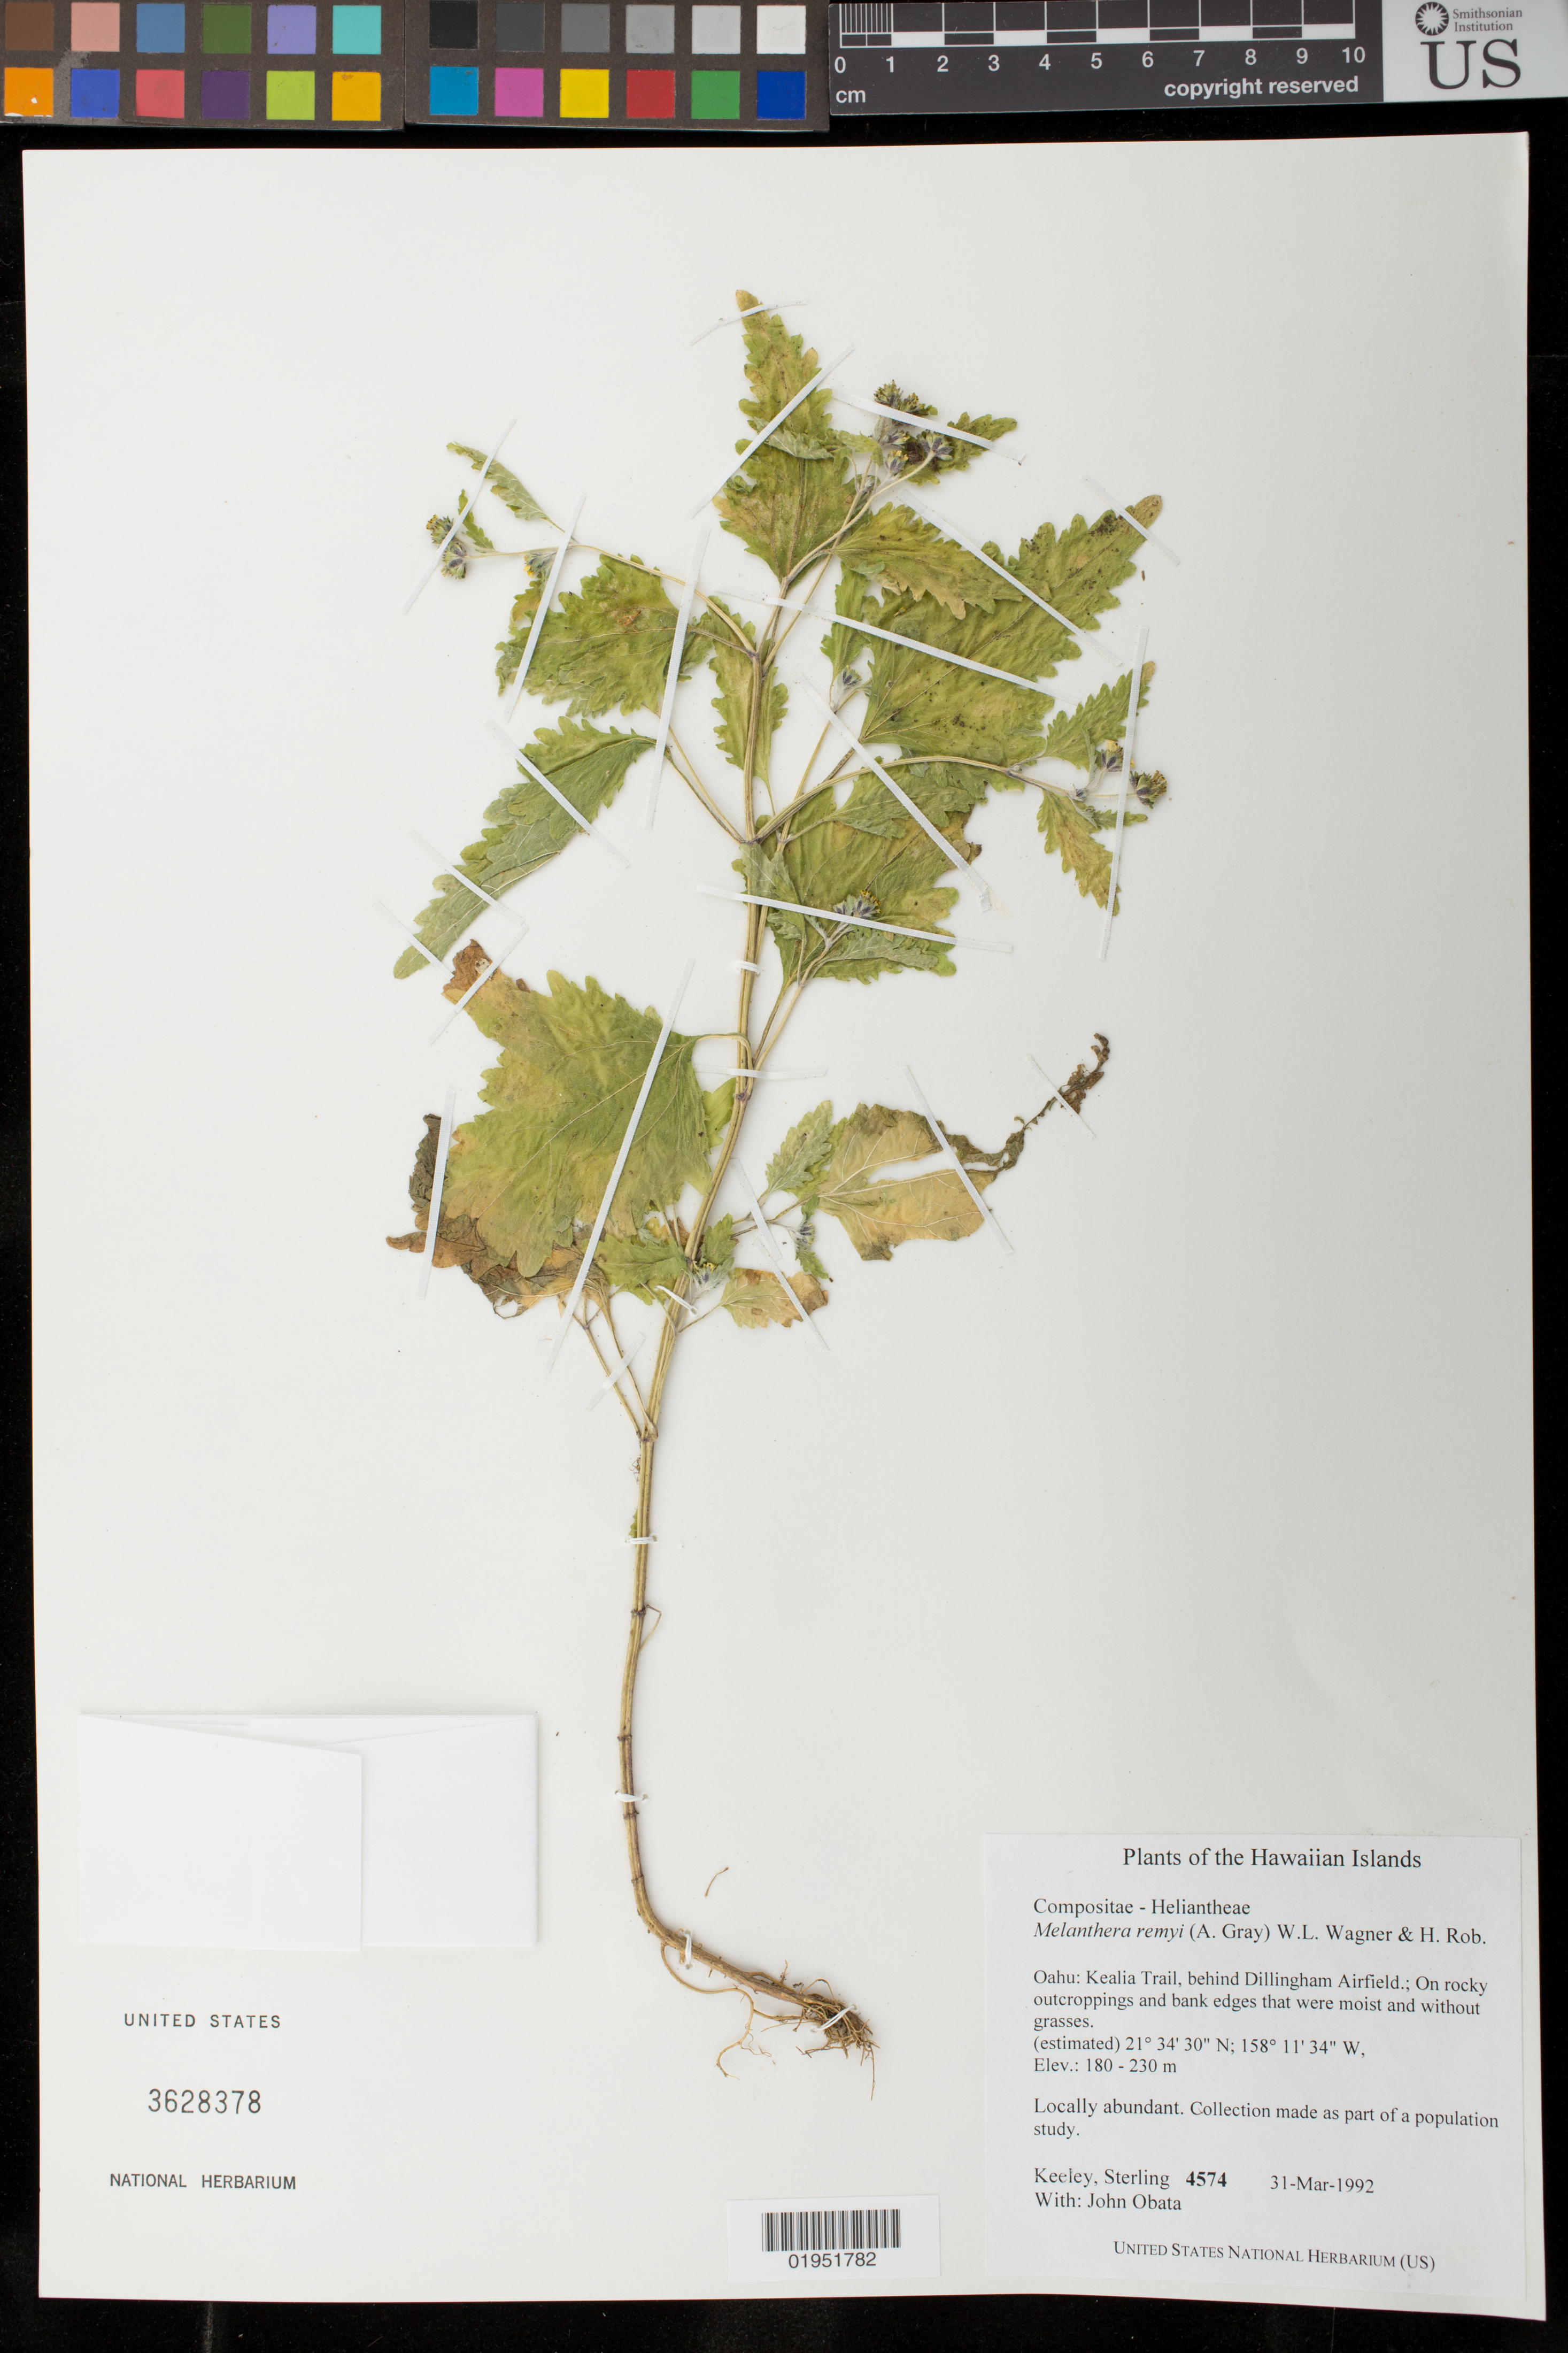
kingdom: Plantae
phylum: Tracheophyta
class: Magnoliopsida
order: Asterales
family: Asteraceae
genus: Wollastonia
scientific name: Wollastonia remyi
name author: (A. Gray) Orchard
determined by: Wagner, W. L., (BOT), Smithsonian Institution - National Museum of Natural History (UNITED STATES)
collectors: S. Keeley & J. Obata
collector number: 4574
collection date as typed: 31 Mar 1992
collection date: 1992-03-31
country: United States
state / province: Hawaii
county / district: Honolulu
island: Oahu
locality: Kealia Trail, behind Dillingham Airfield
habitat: On rocky outcroppings and bank edges that were moist and without grass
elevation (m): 180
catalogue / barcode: US 3628378